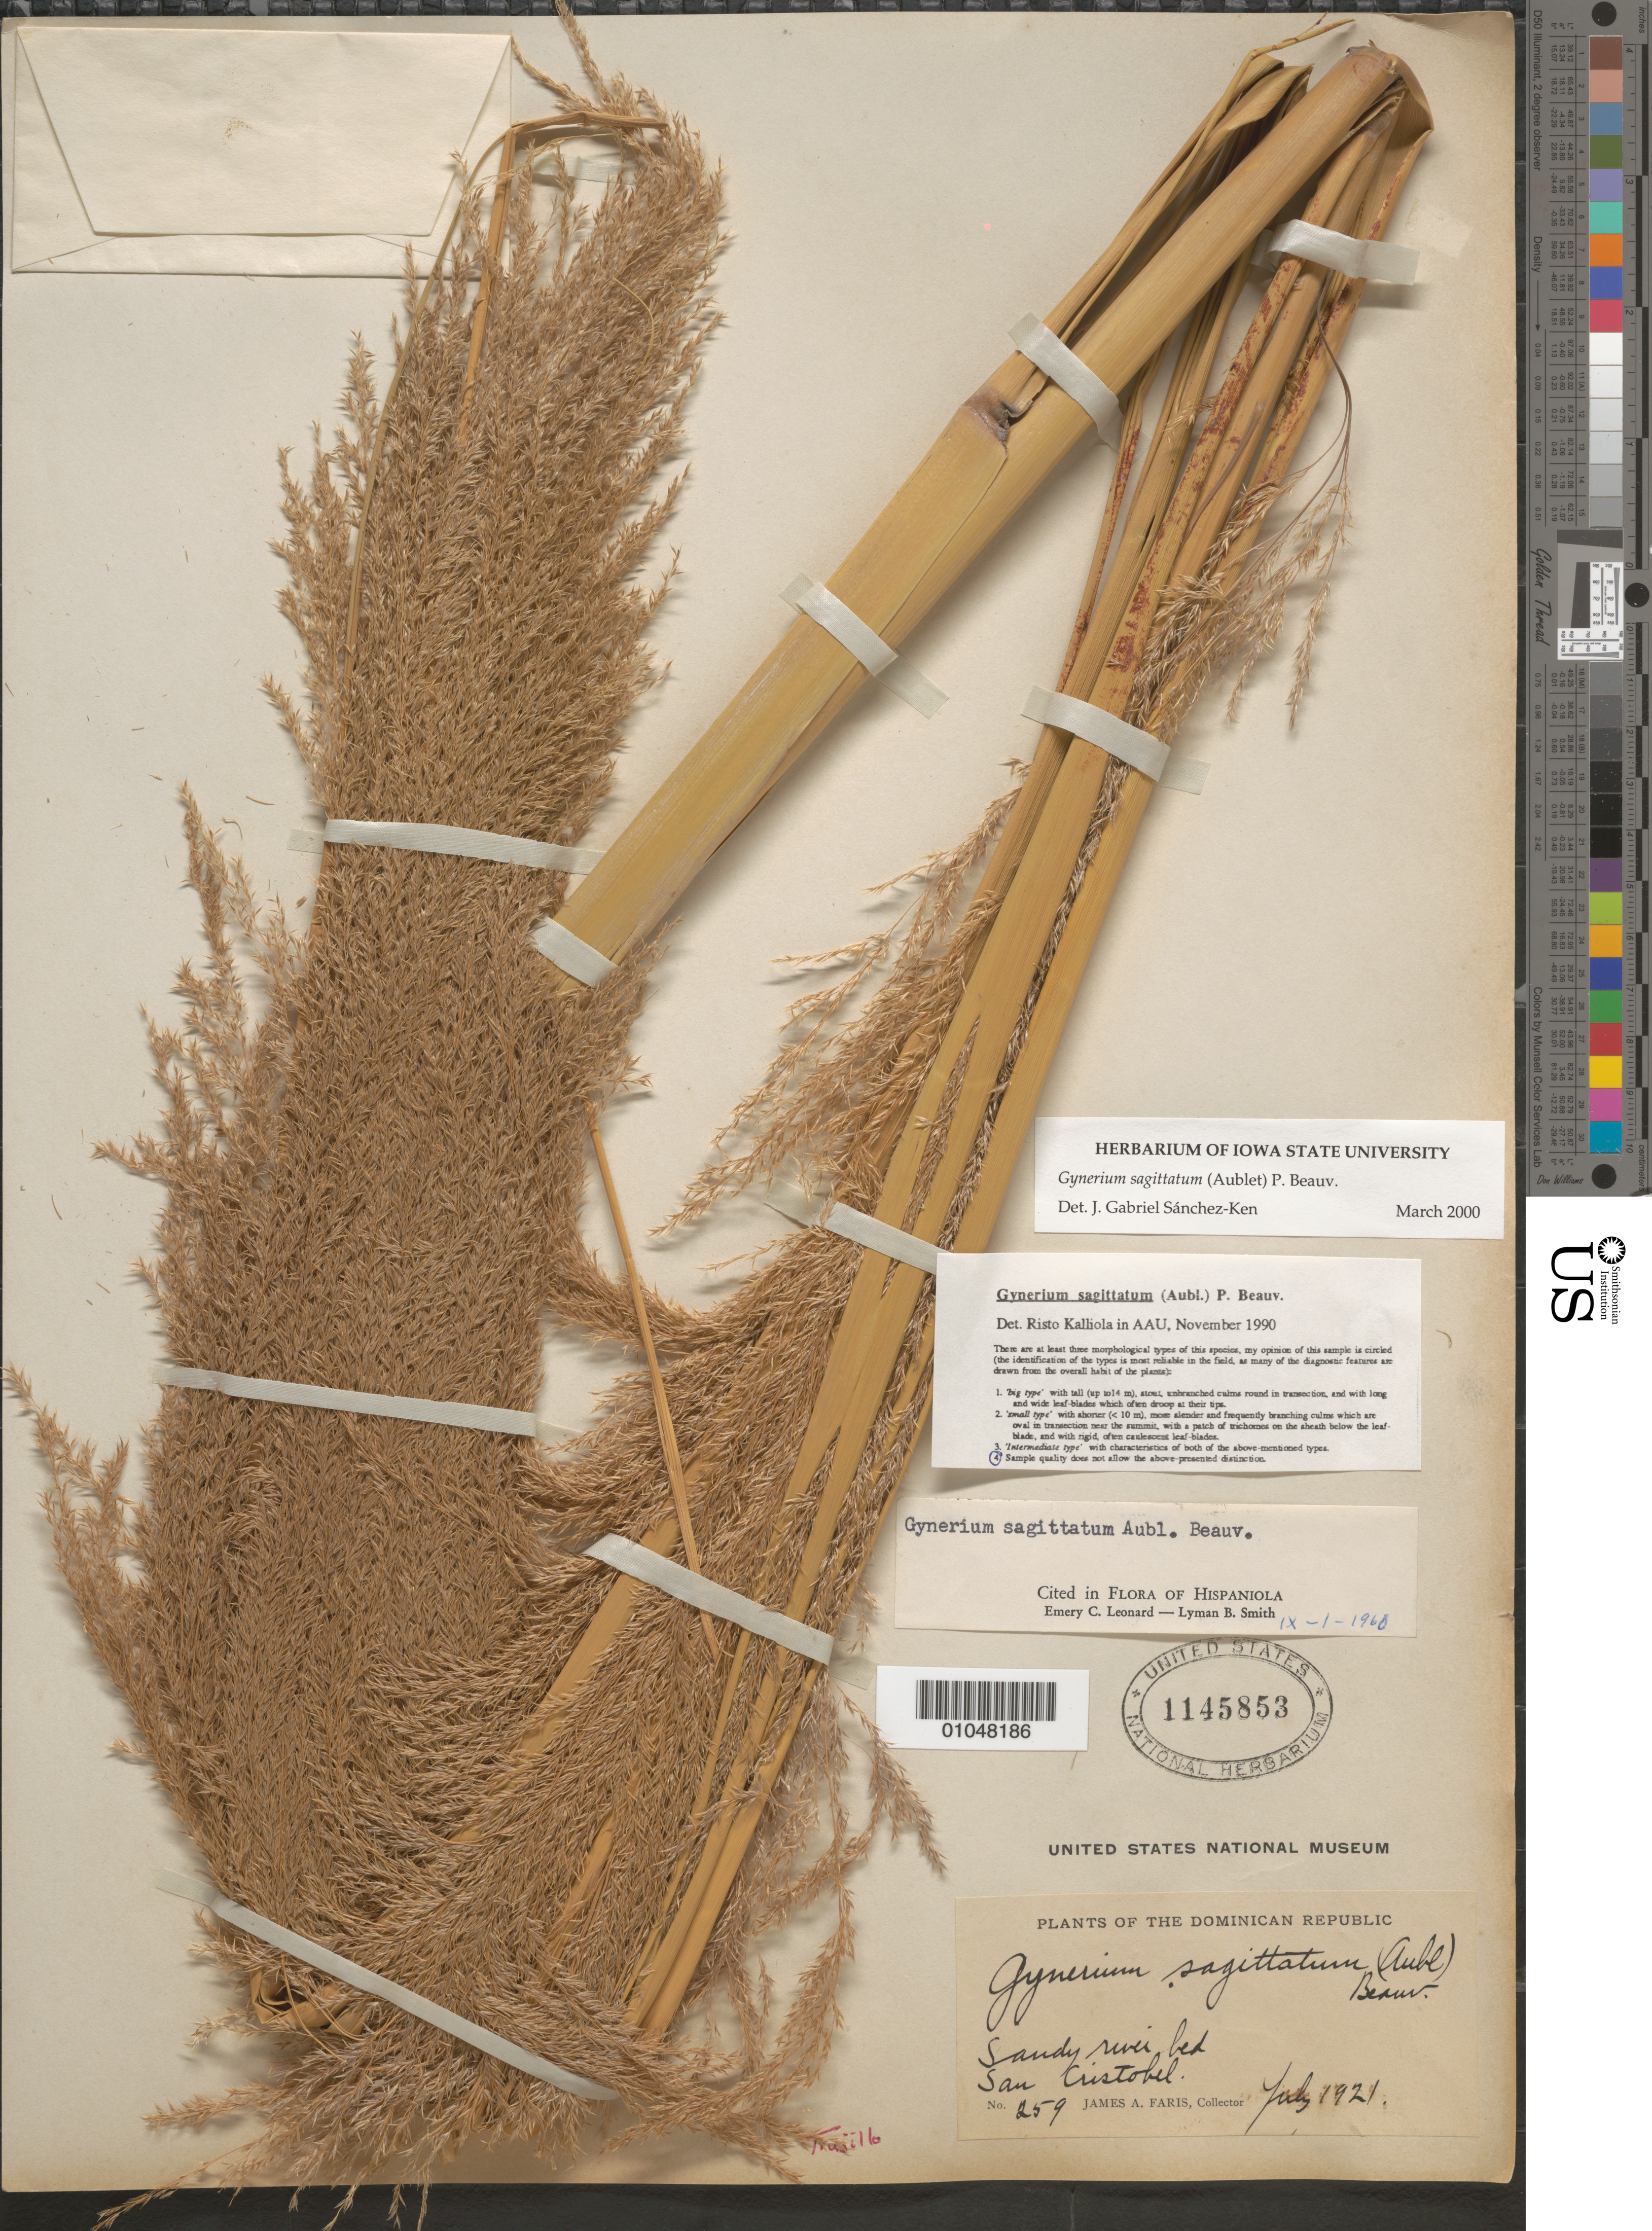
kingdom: Plantae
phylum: Tracheophyta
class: Liliopsida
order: Poales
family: Poaceae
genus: Gynerium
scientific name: Gynerium sagittatum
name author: (Aubl.) P. Beauv.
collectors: J. Faris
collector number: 259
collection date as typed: Jul 1921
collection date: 1921-07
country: Dominican Republic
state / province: San Cristóbal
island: Hispaniola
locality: sandy riverbed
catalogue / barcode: US 1145853